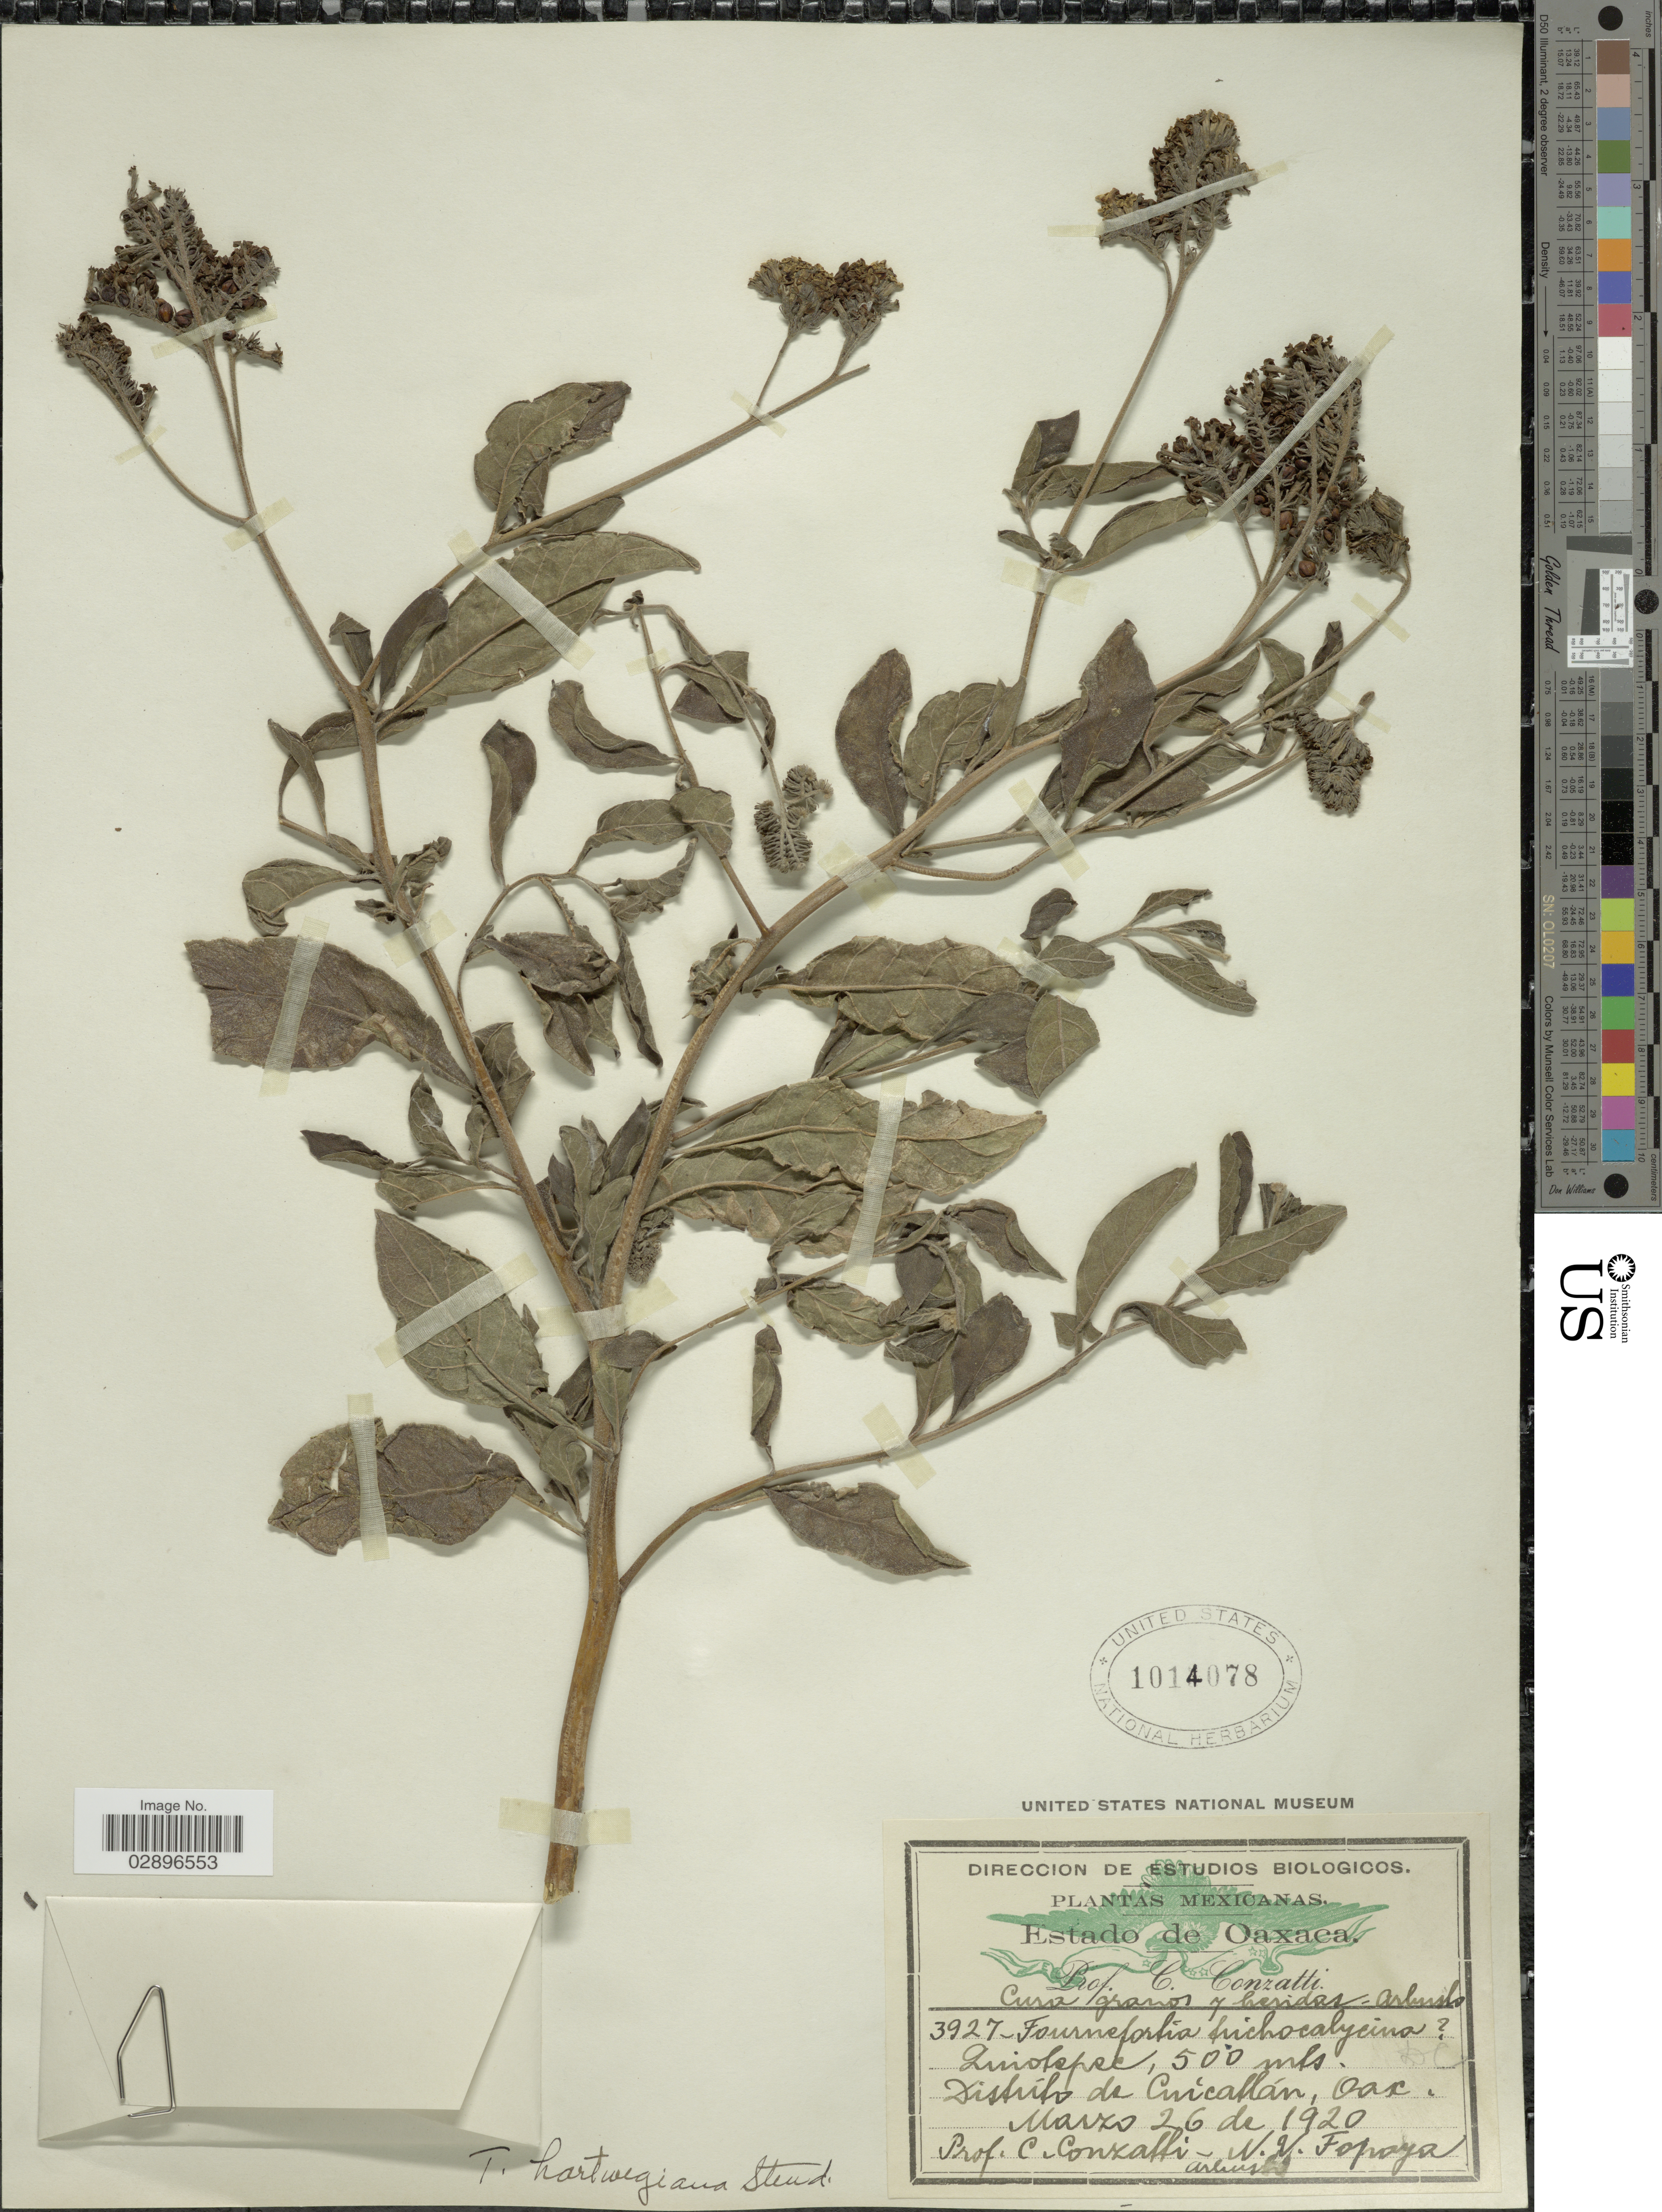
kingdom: Plantae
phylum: Tracheophyta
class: Magnoliopsida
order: Boraginales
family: Heliotropiaceae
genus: Tournefortia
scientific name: Tournefortia hartwegiana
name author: Steud.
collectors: C. Conzatti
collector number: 3927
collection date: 1920-03-26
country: Mexico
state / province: Oaxaca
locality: Quiotepec. Distrito de Cuicatlán.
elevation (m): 500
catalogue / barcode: US 1014078